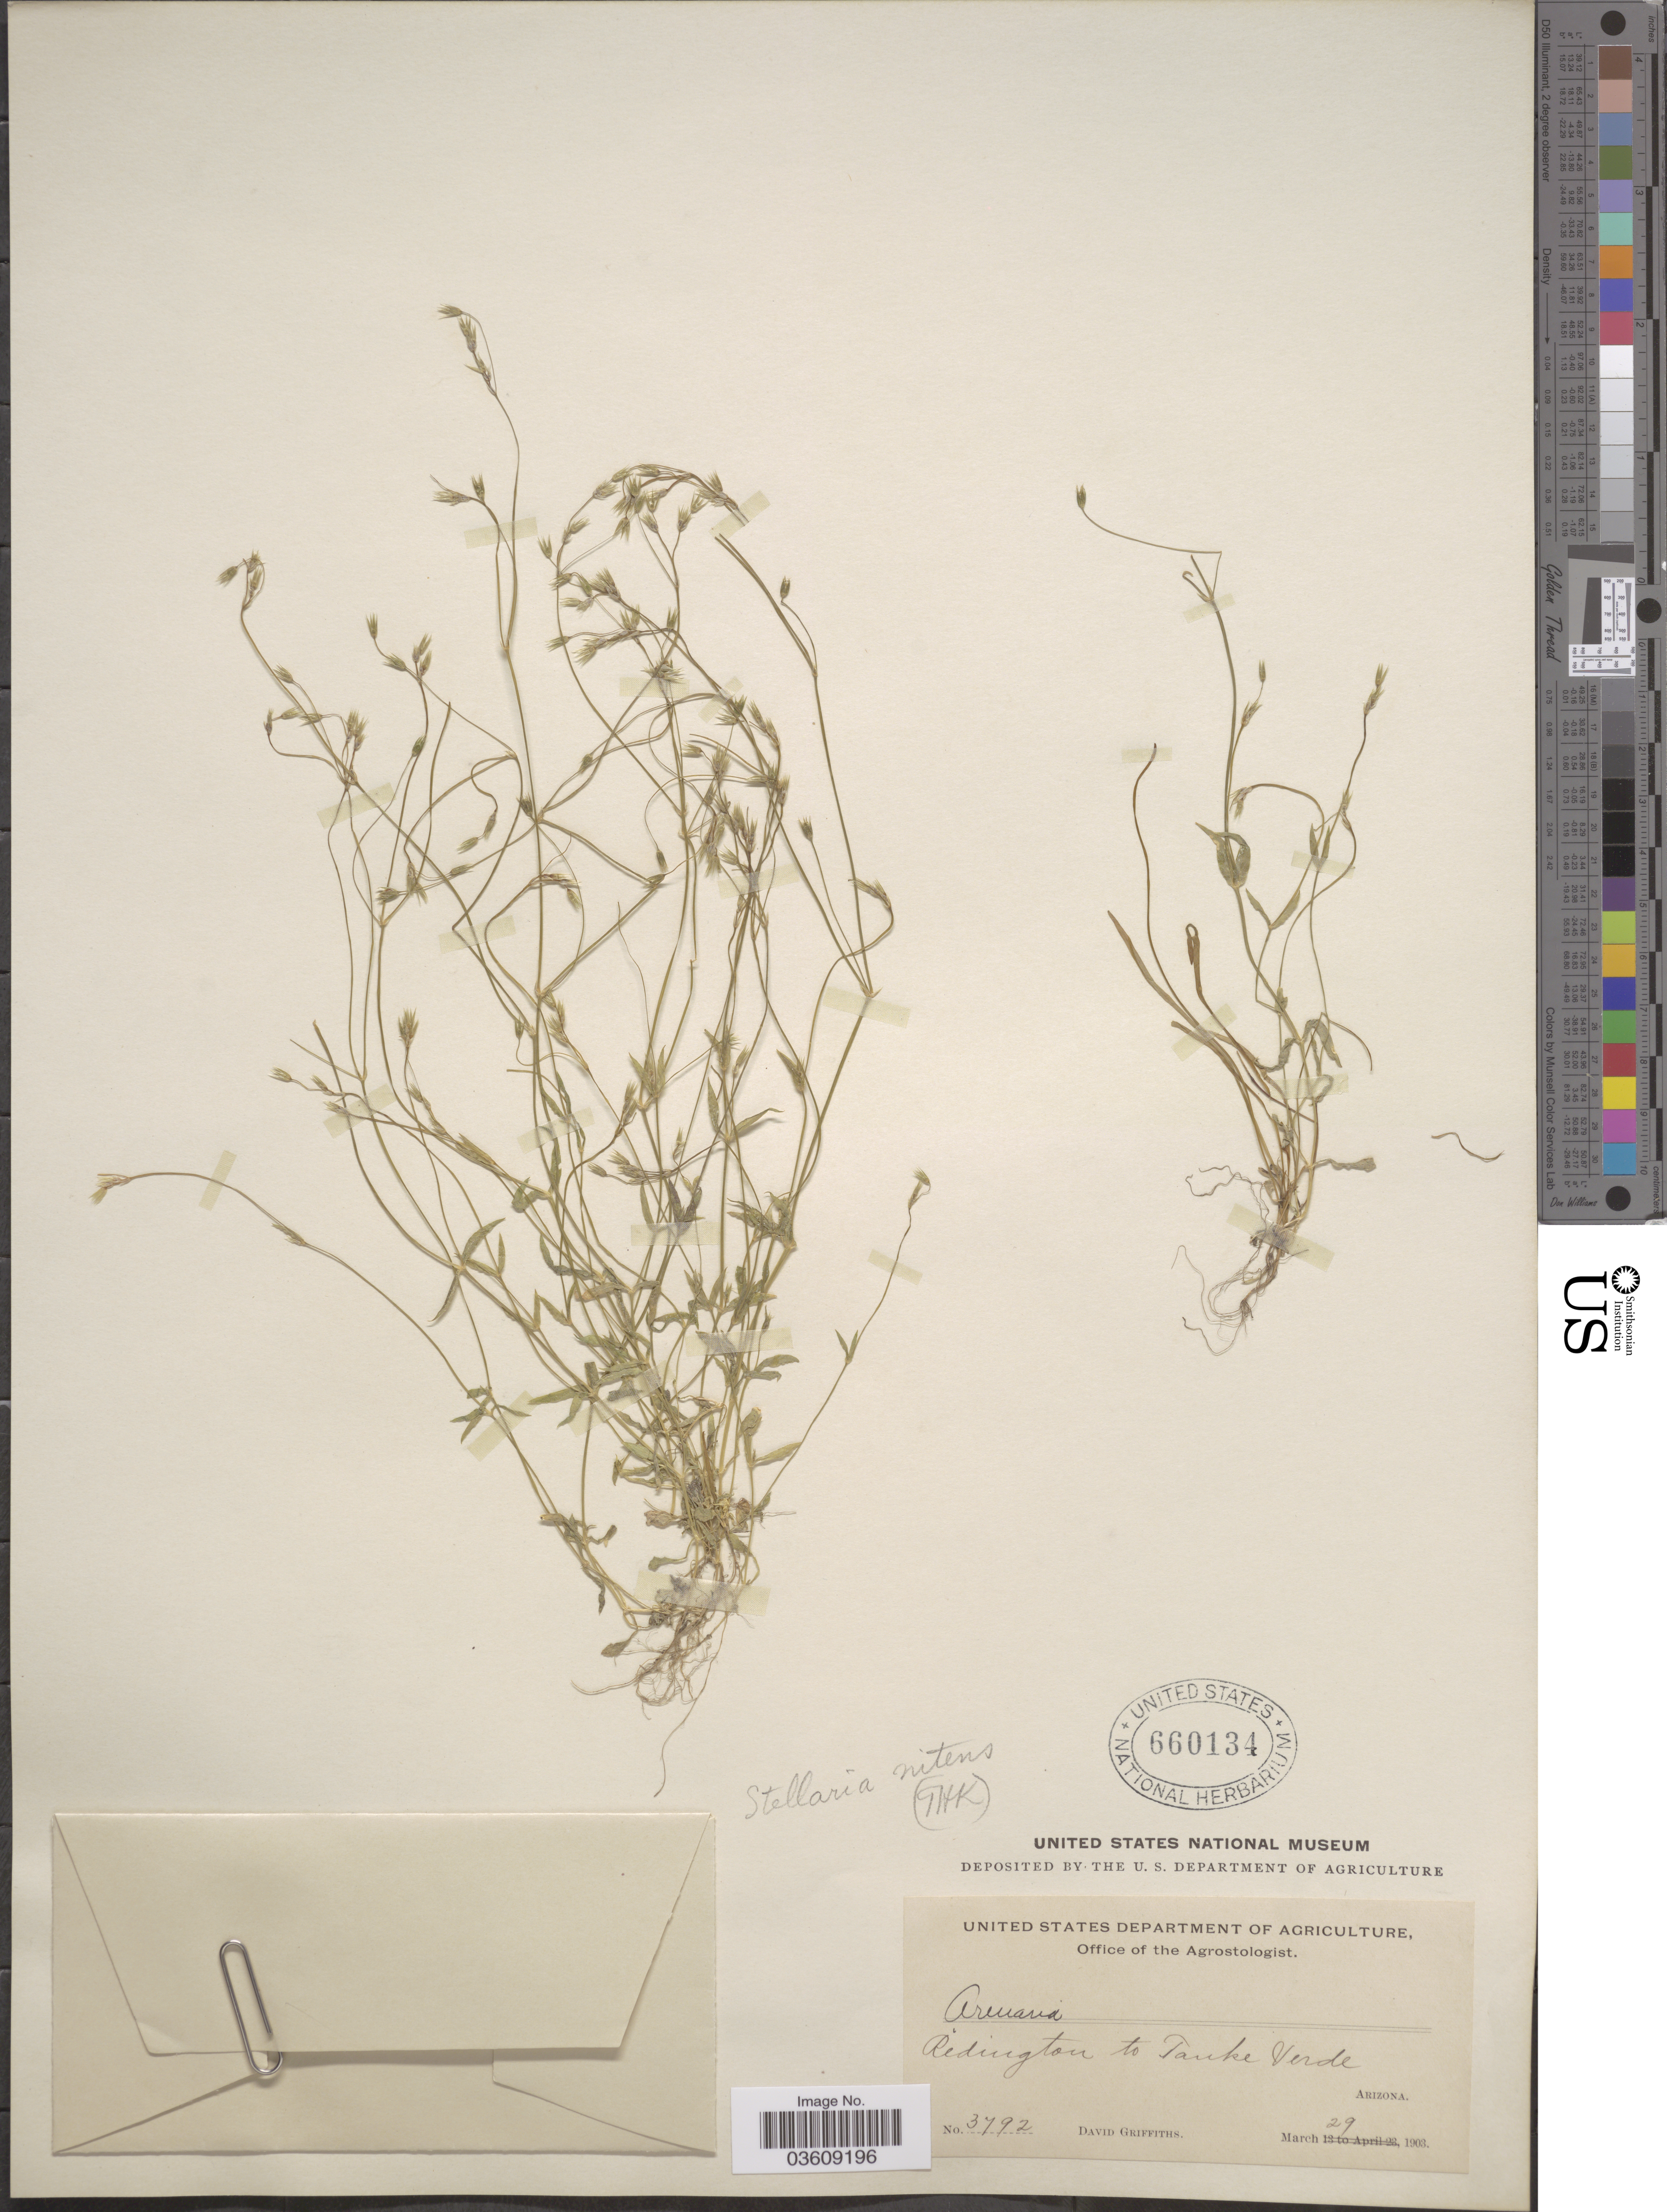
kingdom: Plantae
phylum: Tracheophyta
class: Magnoliopsida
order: Caryophyllales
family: Caryophyllaceae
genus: Stellaria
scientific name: Stellaria nitens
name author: Nutt.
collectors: D. Griffiths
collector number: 3792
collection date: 1903-03-29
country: United States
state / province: Arizona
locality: Redington to Tanke Verde.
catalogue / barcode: US 660134